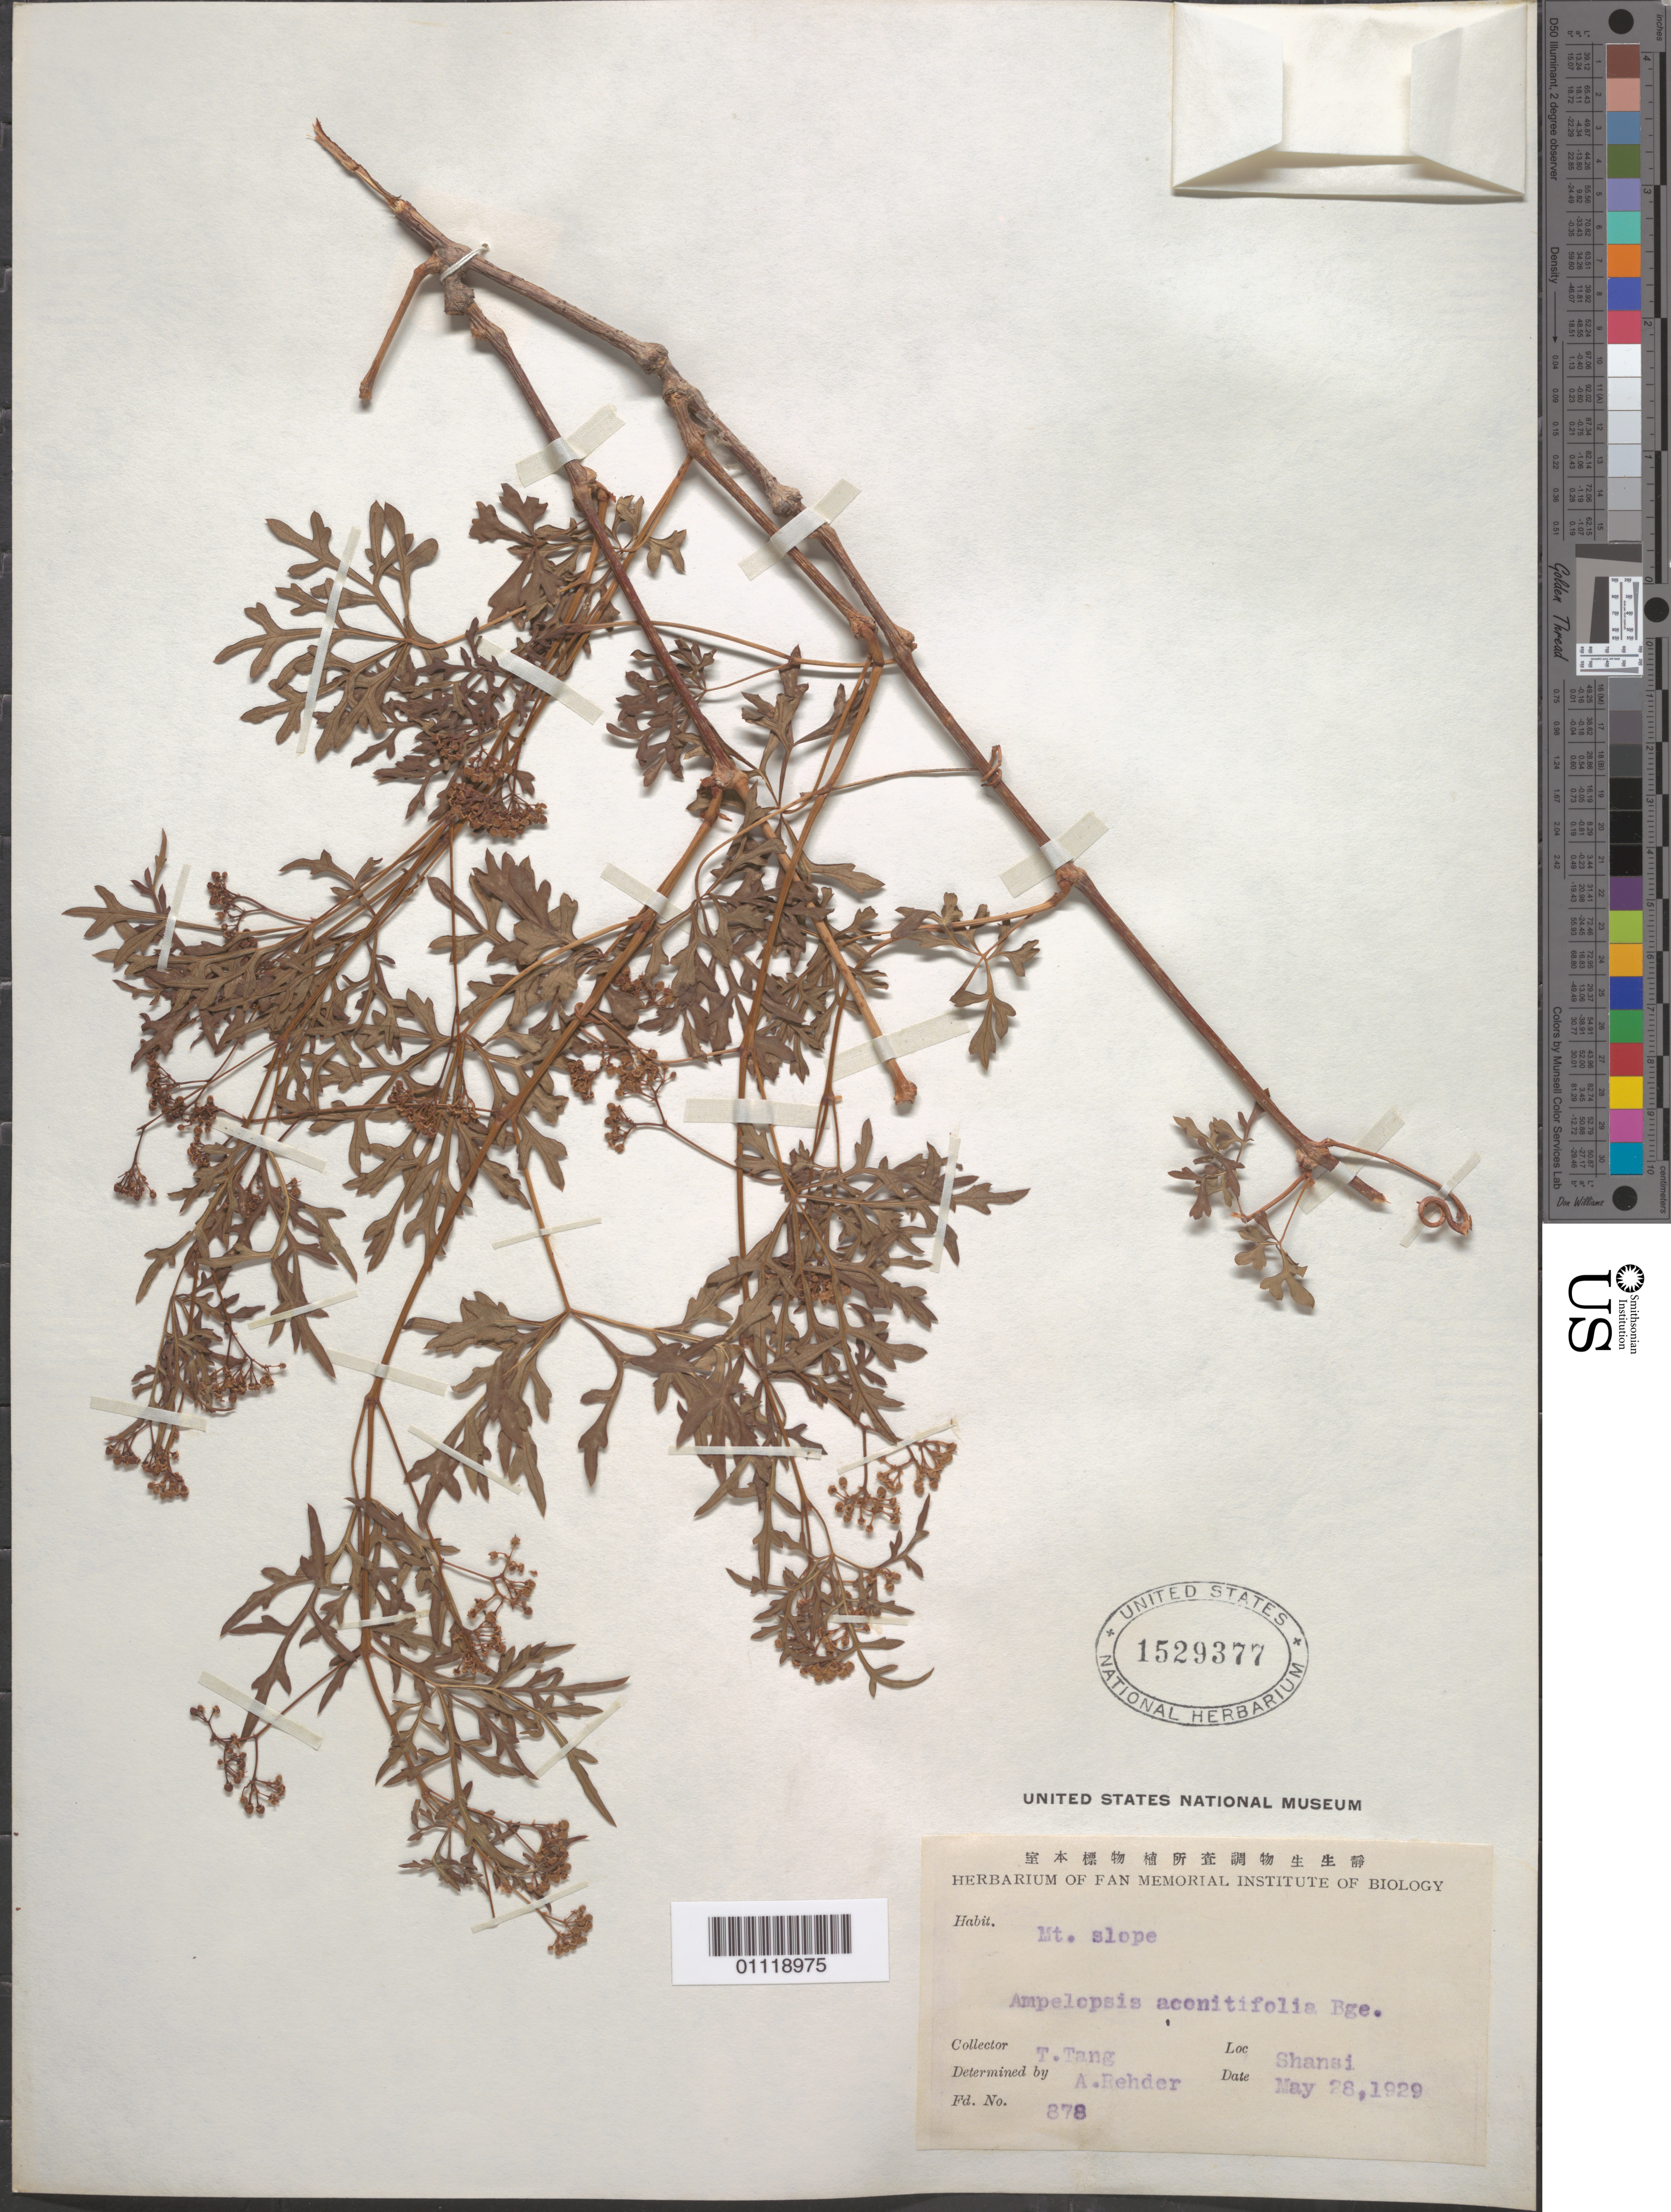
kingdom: Plantae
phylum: Tracheophyta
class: Magnoliopsida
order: Vitales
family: Vitaceae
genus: Ampelopsis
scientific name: Ampelopsis aconitifolia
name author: Bunge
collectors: T. Tang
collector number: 878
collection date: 1929-05-28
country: China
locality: Shansi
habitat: Mt slope.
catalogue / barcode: US 1529377